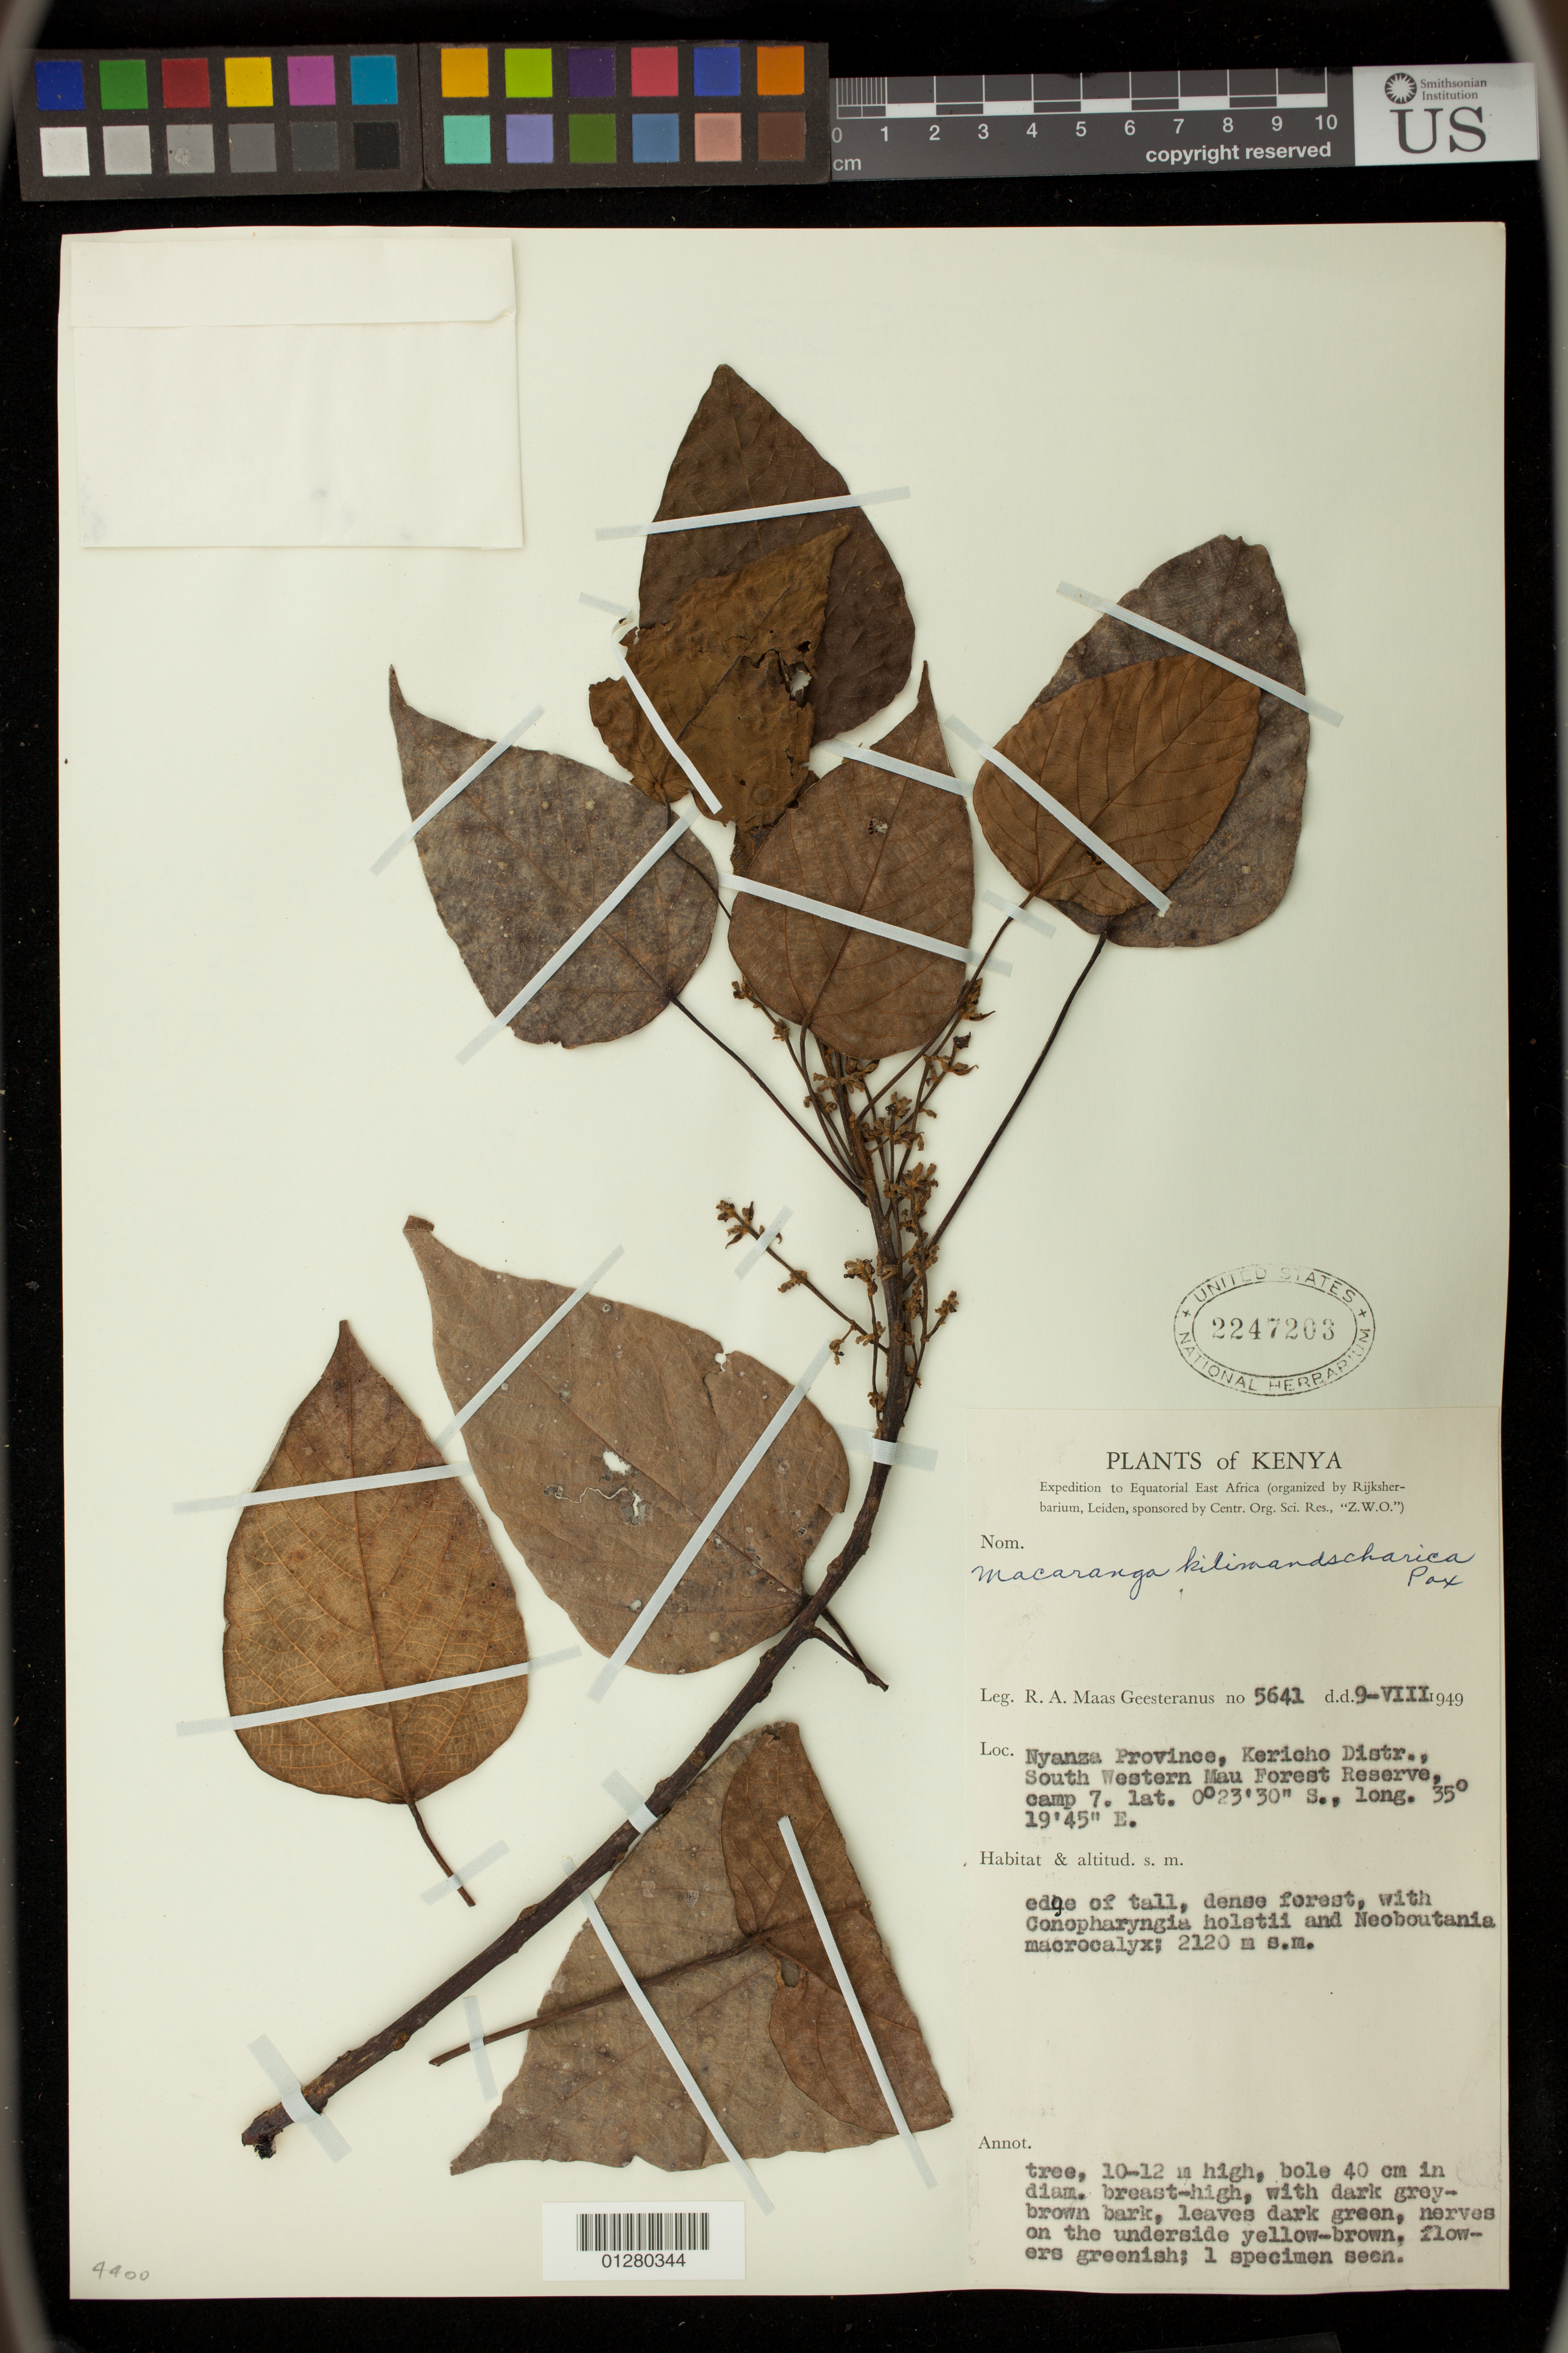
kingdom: Plantae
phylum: Tracheophyta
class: Magnoliopsida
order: Malpighiales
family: Euphorbiaceae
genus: Macaranga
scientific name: Macaranga kilimandscharica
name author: Pax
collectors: R. A. Maas Geesteranus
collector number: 5641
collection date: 1949-08-09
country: Kenya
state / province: Kericho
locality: Nyanza Province, South Western Mau Forest Reserve, camp 7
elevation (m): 2120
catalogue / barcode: US 2247203